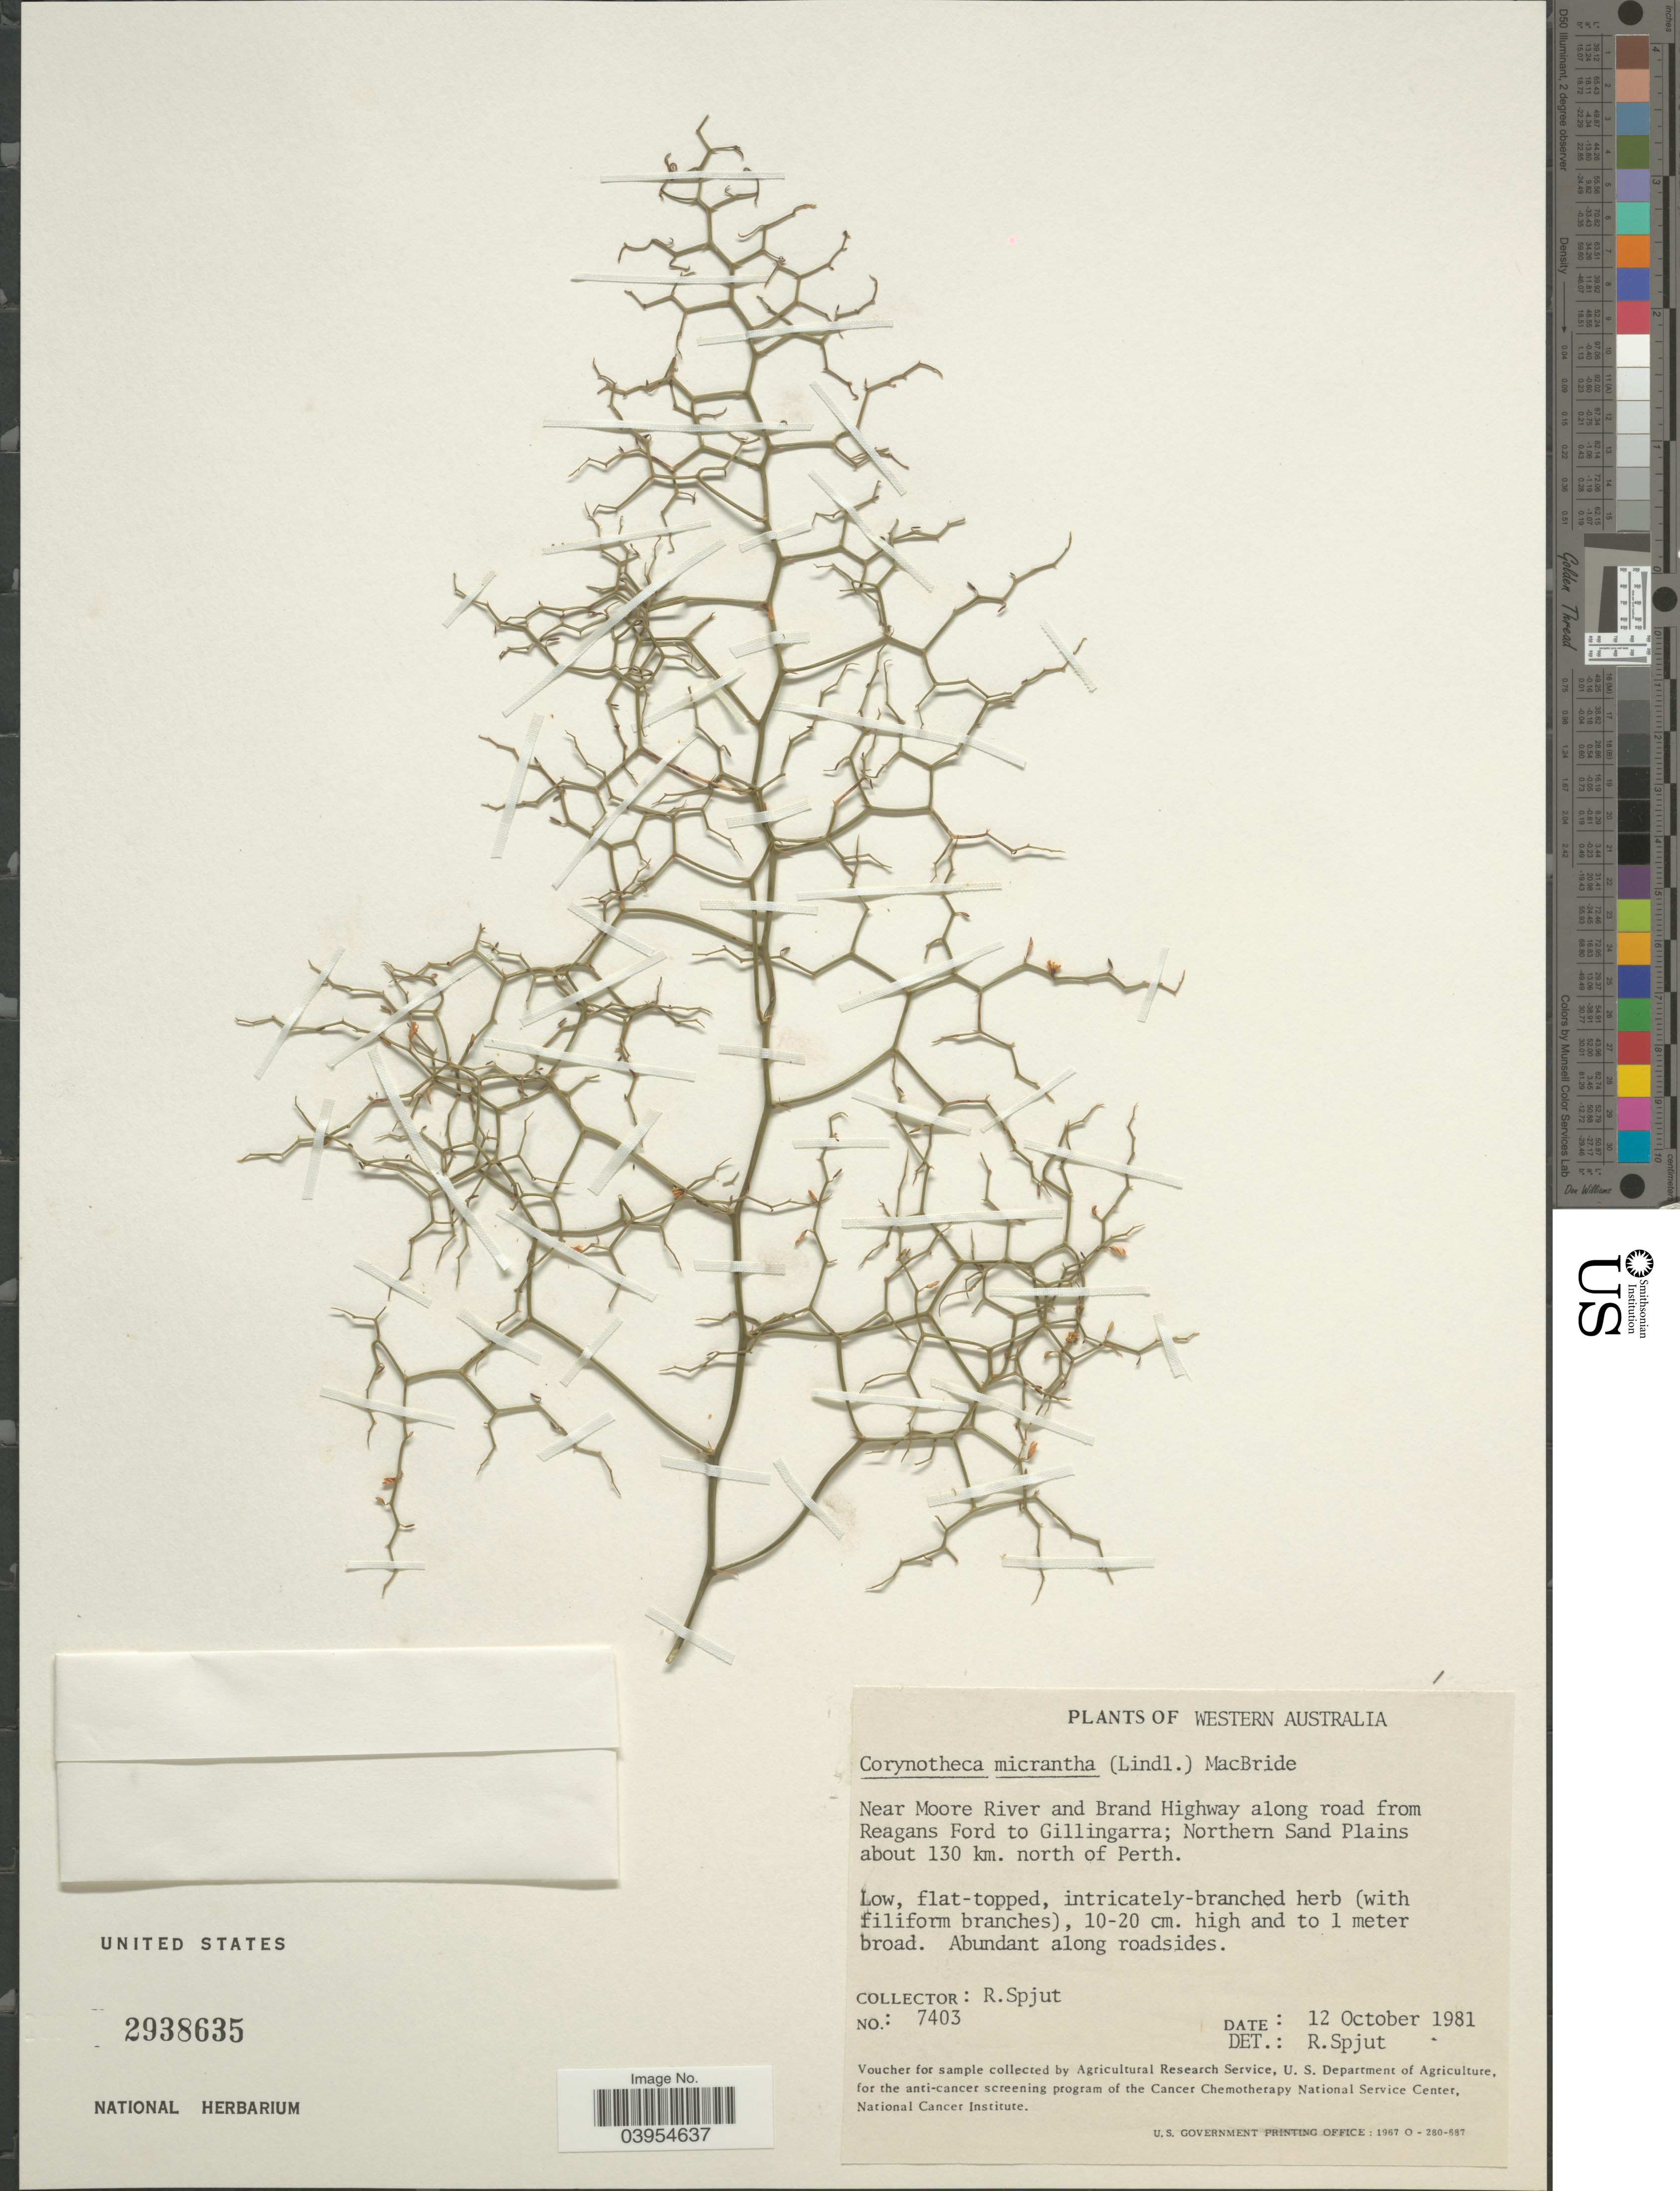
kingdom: Plantae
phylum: Tracheophyta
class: Liliopsida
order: Asparagales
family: Asphodelaceae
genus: Corynotheca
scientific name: Corynotheca micrantha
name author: Druce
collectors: R. Spjut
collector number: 7403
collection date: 1981-10-12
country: Australia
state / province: Western Australia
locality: Near Moore River and Brand Highway along road from Reagans Ford to Gillingarra; Northern Sand Plains about 130 km. north of Perth.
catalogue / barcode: US 2938635